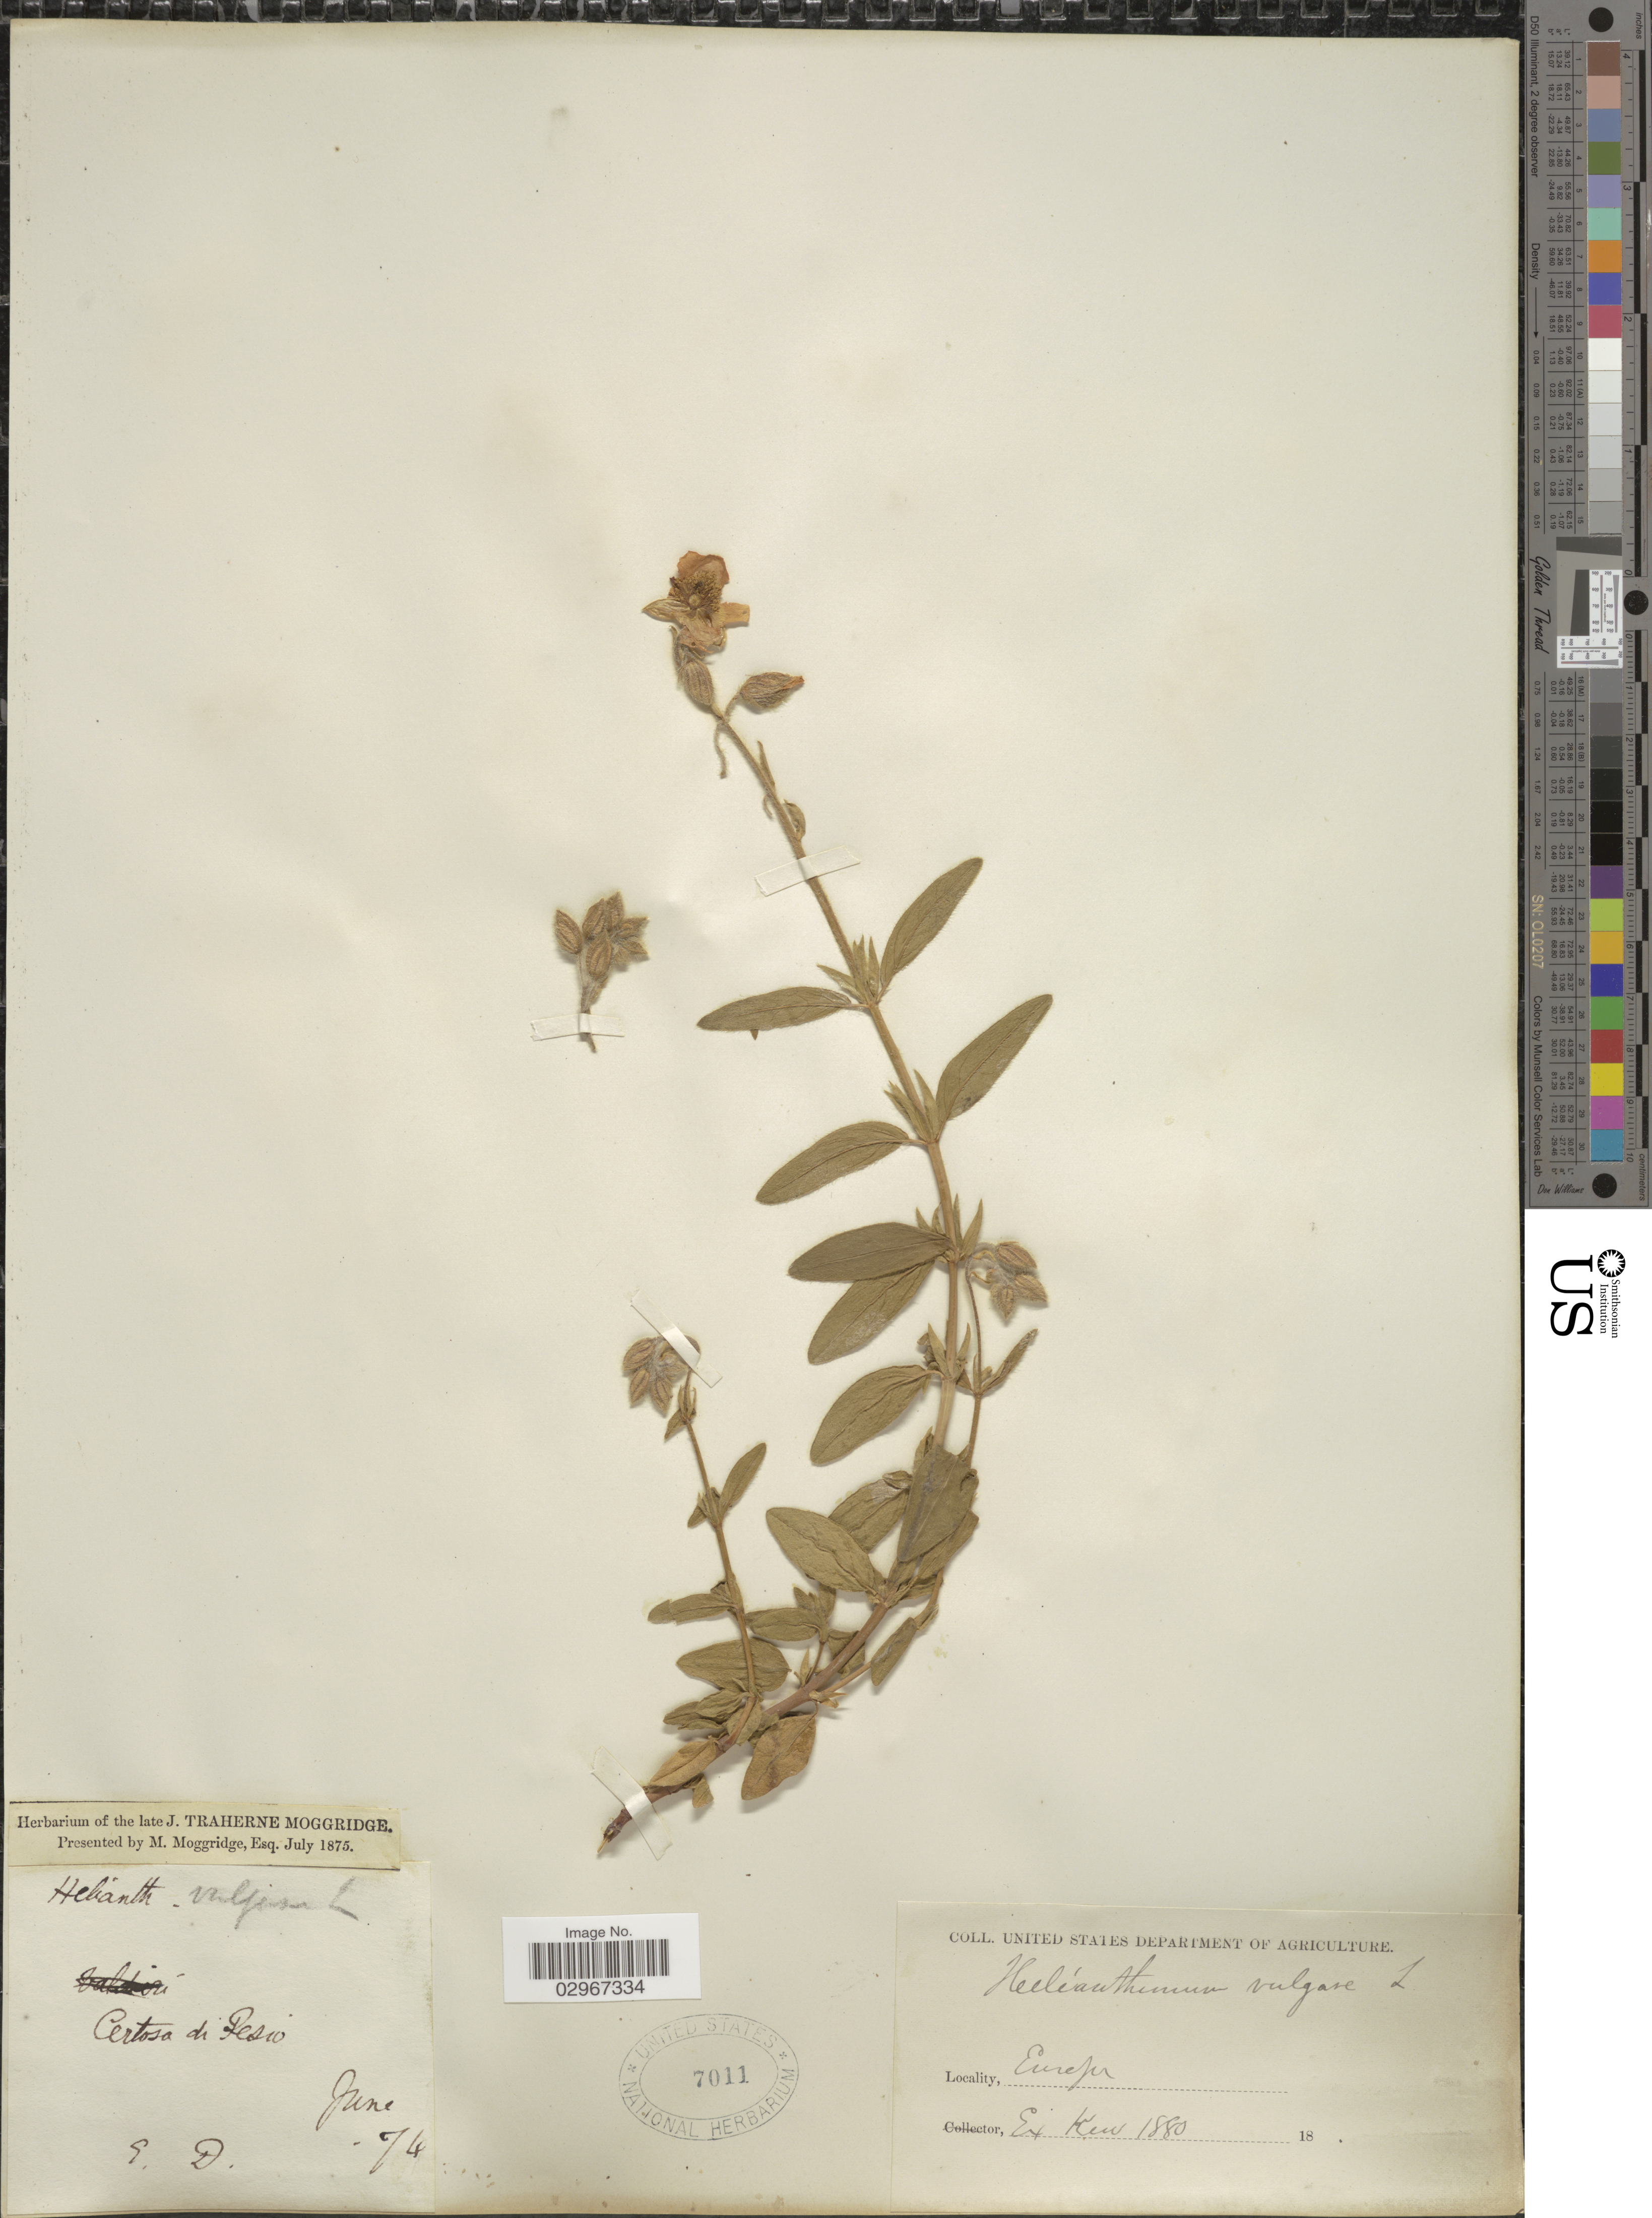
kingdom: Plantae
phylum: Tracheophyta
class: Magnoliopsida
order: Malvales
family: Cistaceae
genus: Helianthemum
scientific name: Helianthemum vulgare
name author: Gaertn.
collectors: G. D.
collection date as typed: Transcribed d/m/y: /6/74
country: Italy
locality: Certosa di Pesio, Europe.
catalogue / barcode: US 7011